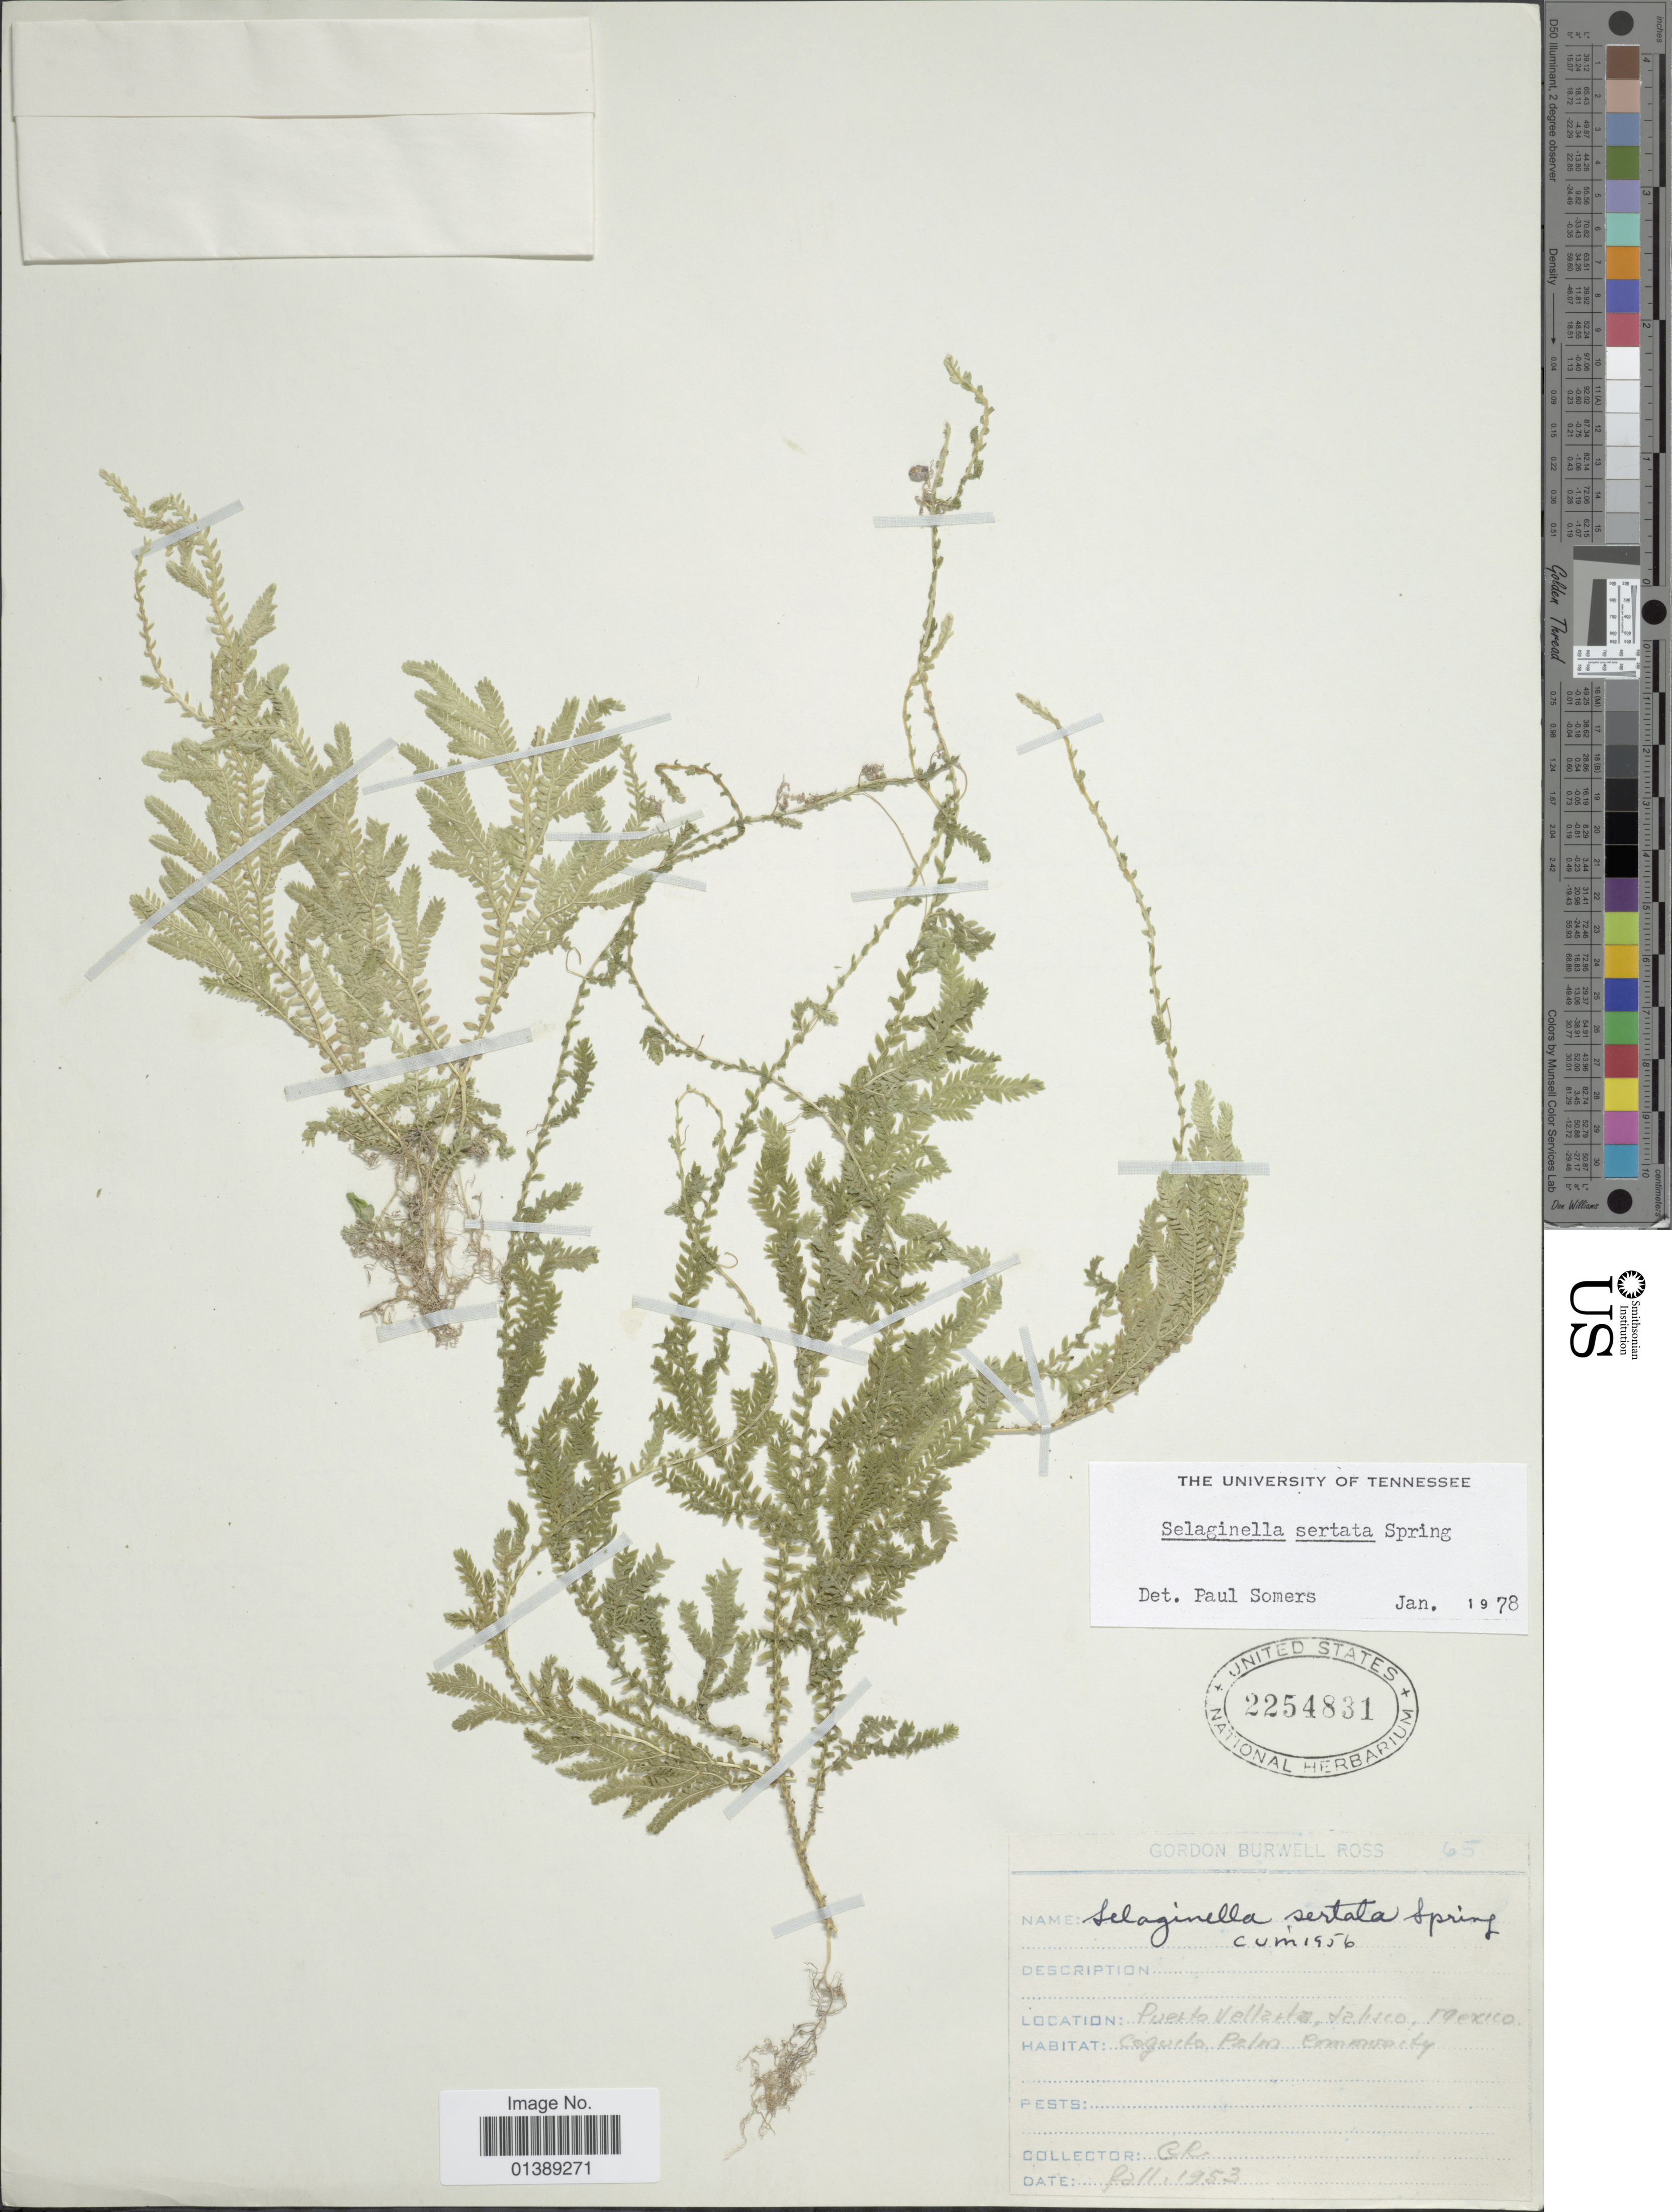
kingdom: Plantae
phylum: Tracheophyta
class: Lycopodiopsida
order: Selaginellales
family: Selaginellaceae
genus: Selaginella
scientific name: Selaginella sertata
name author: Spring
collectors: G. B. Ross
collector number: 65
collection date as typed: Fall 1953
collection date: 1953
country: Mexico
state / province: Jalisco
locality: Puerto Vallarta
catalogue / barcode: US 2254831